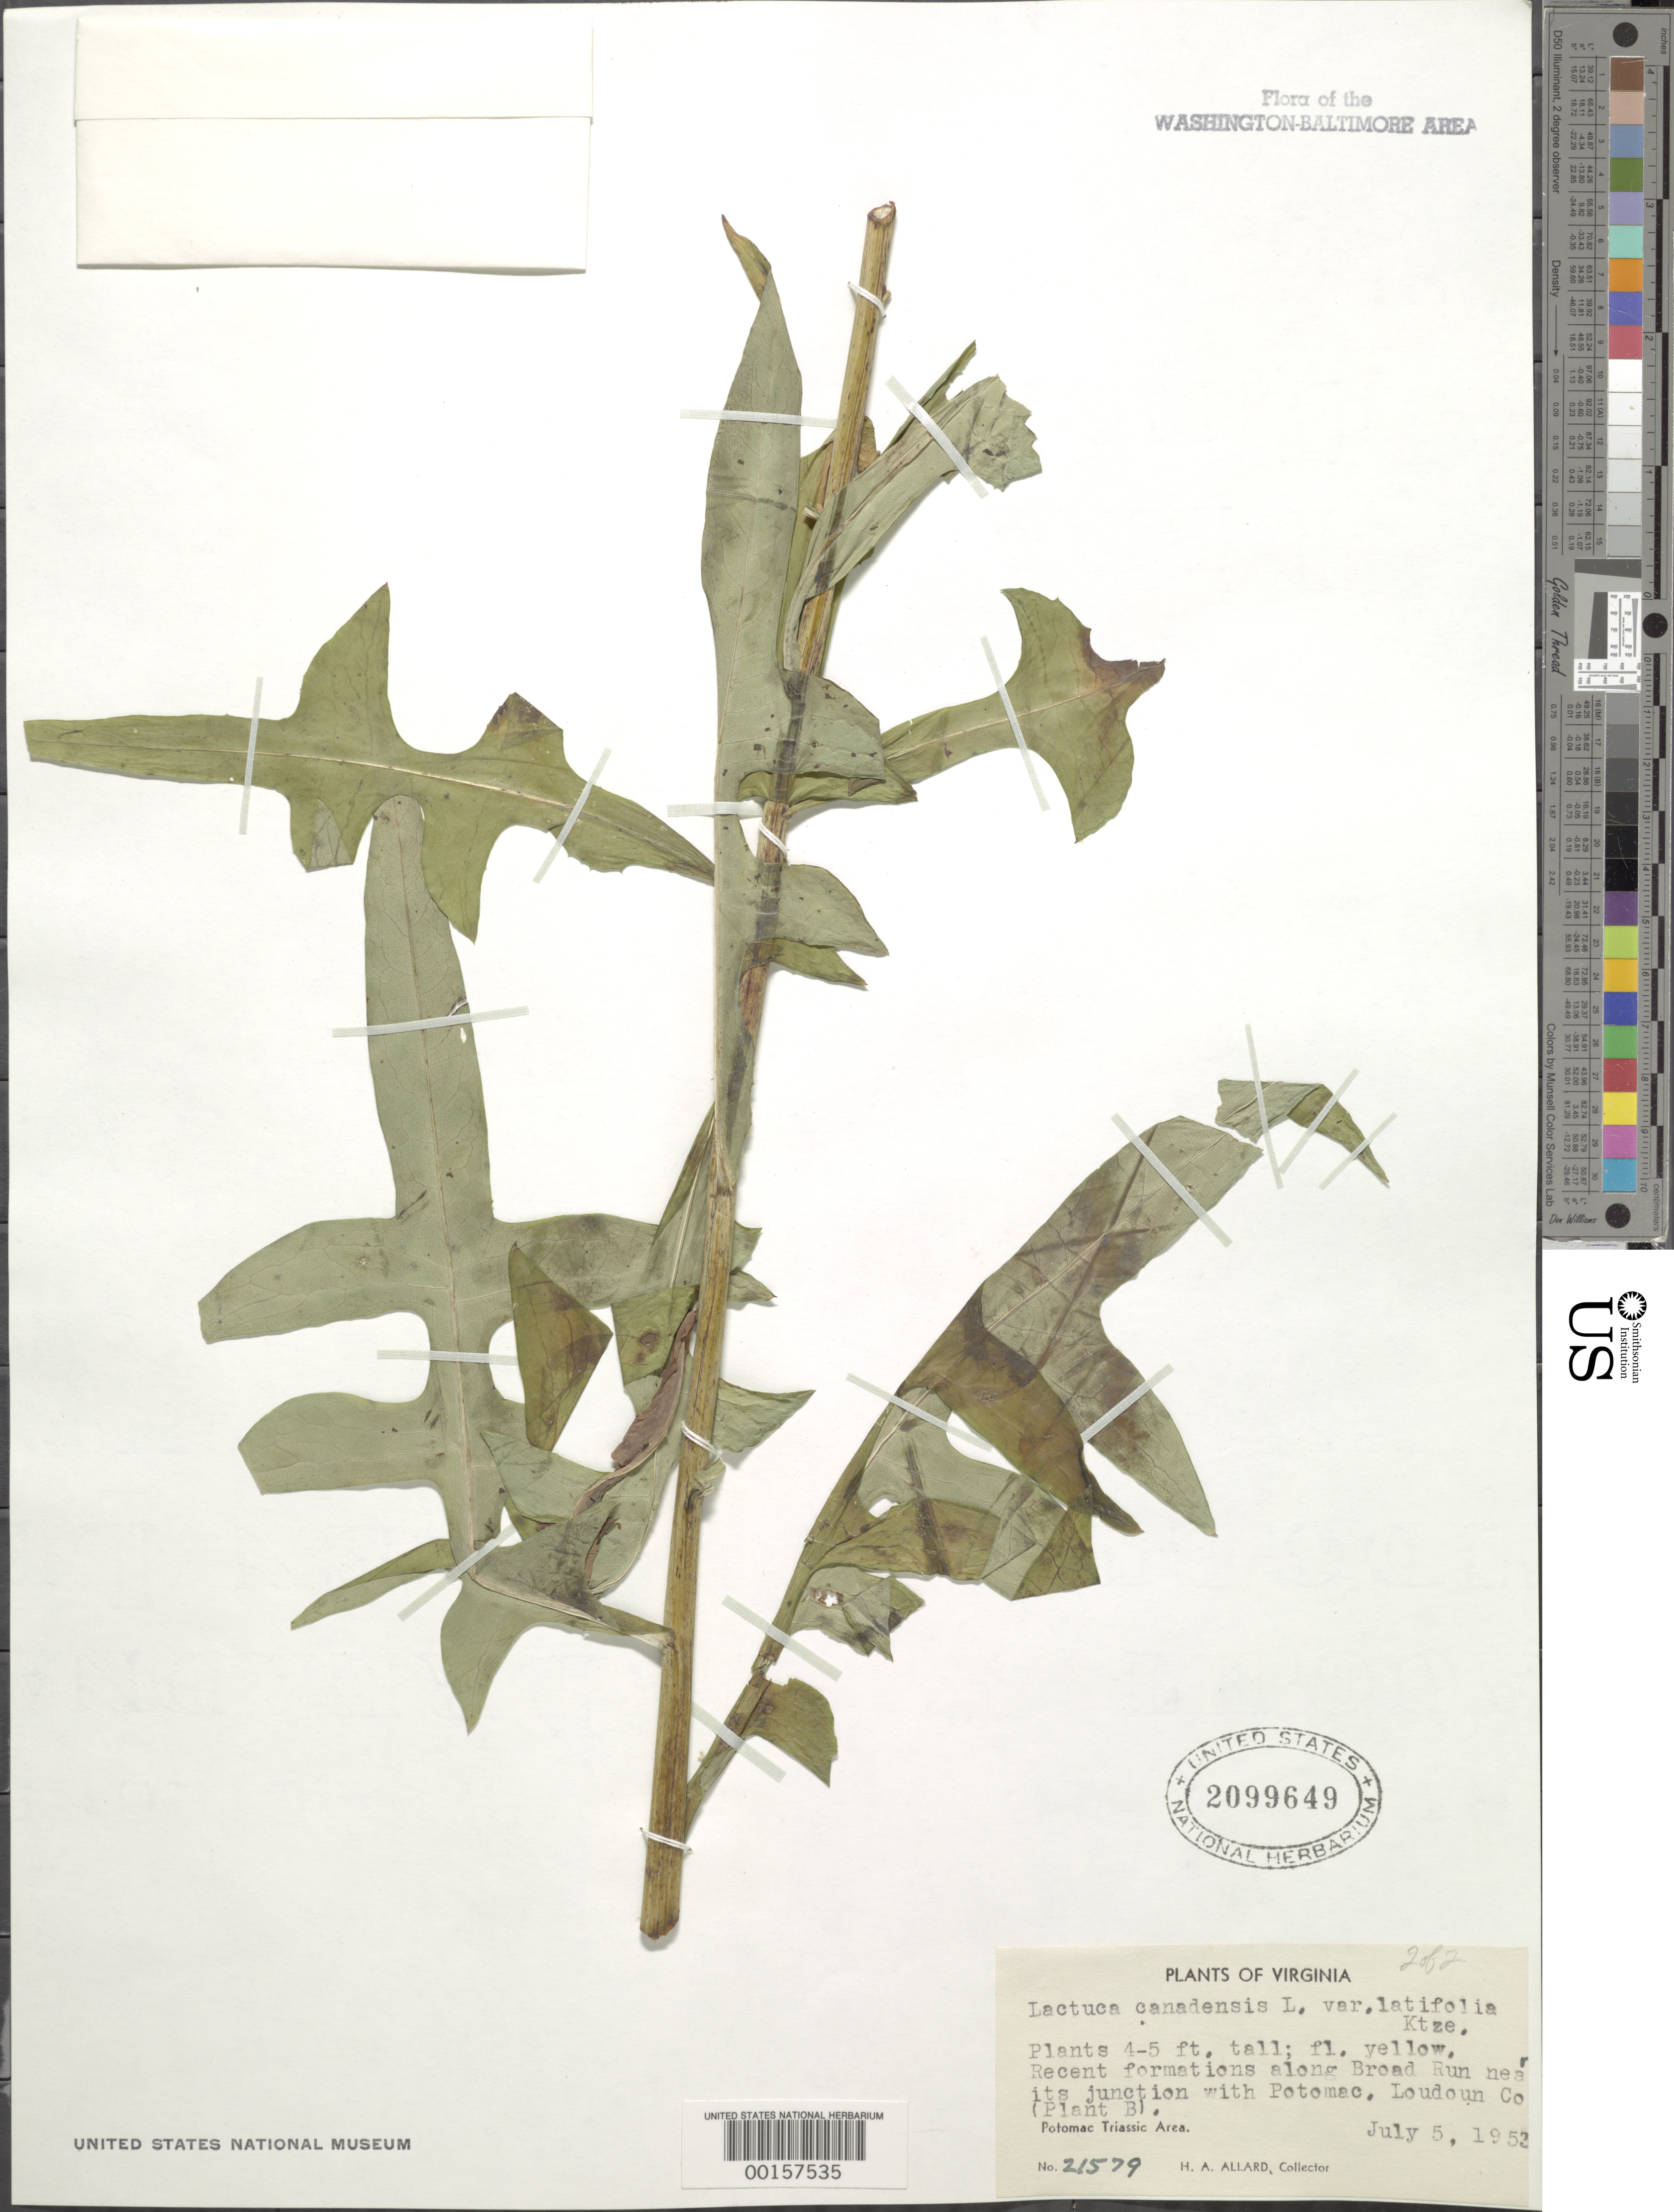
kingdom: Plantae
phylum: Tracheophyta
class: Magnoliopsida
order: Asterales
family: Asteraceae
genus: Lactuca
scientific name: Lactuca canadensis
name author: L.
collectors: H. A. Allard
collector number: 21579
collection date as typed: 05 Jul 1953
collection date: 1953-07-05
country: United States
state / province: Virginia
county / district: Loudoun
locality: Broad Run near junction with Potomac C. & O. Canal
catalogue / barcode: US 2099649